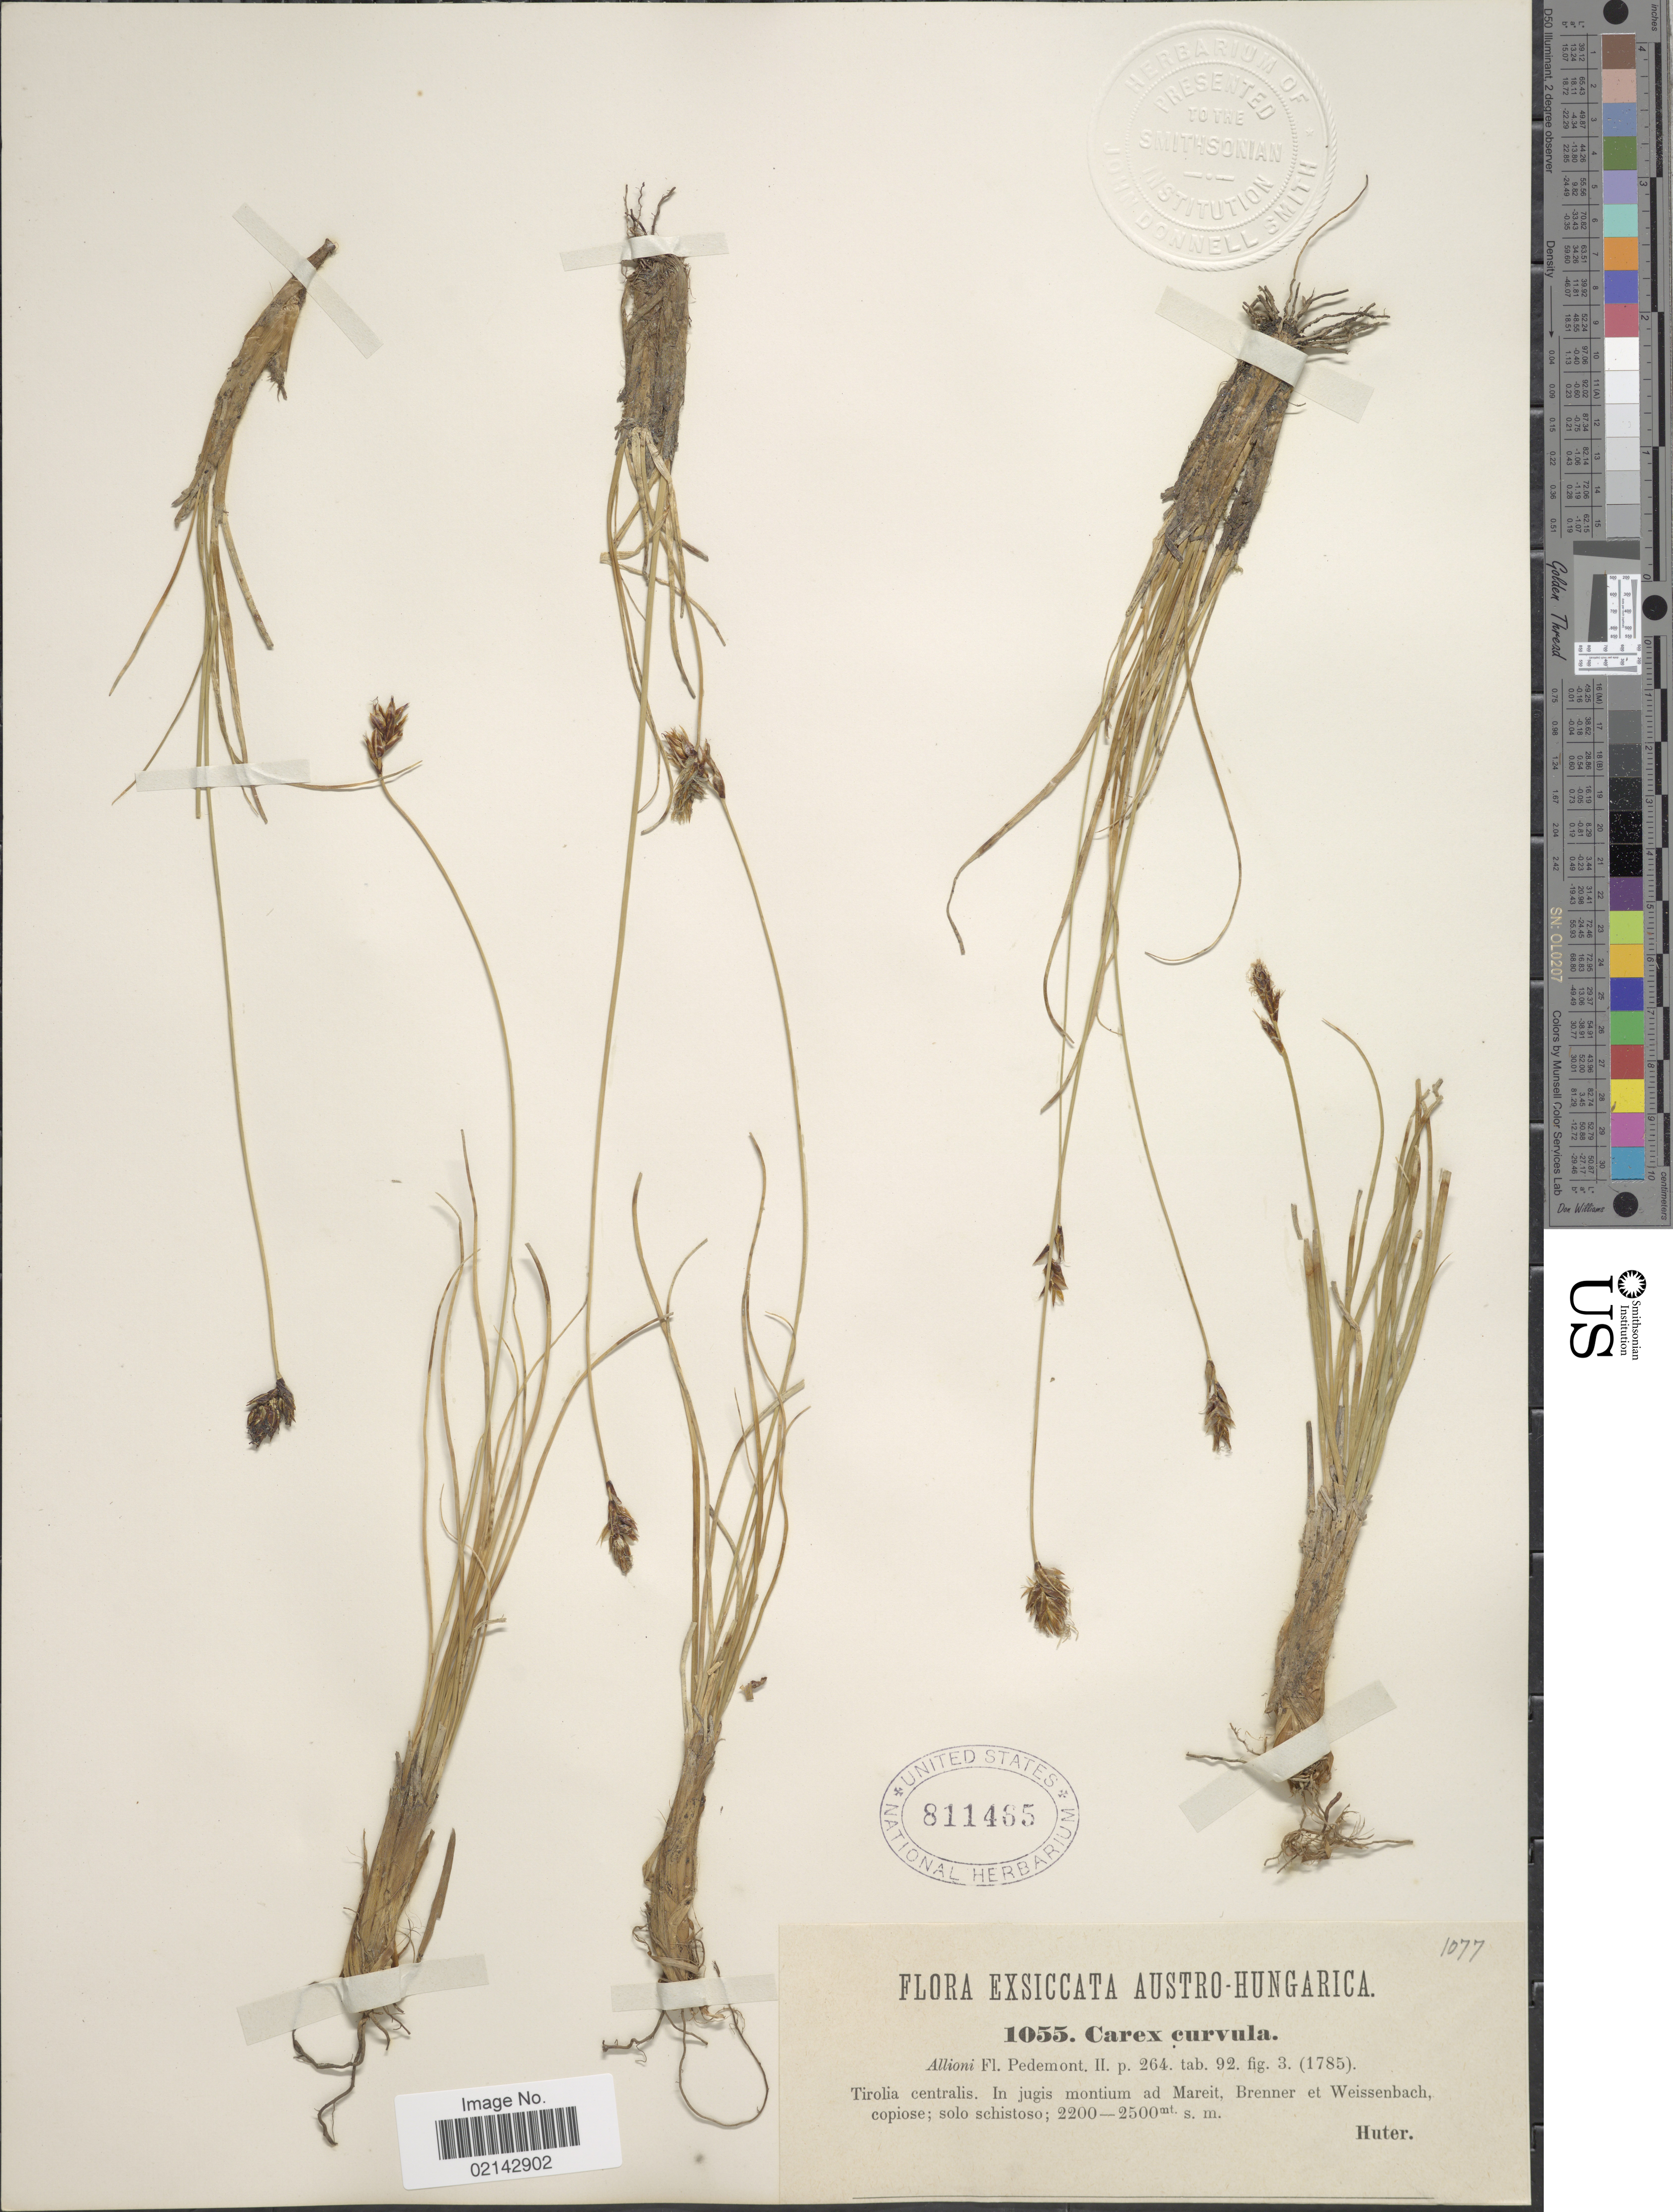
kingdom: Plantae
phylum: Tracheophyta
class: Liliopsida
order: Poales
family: Cyperaceae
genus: Carex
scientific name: Carex curvula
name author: All.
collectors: -. Huter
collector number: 1055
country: Austria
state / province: Tirol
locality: Tirolia centralis, in jugis montium ad mareit, Brenner et Weissenbach, copiose, Austro-Hungaricae.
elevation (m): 2200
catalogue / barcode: US 811465